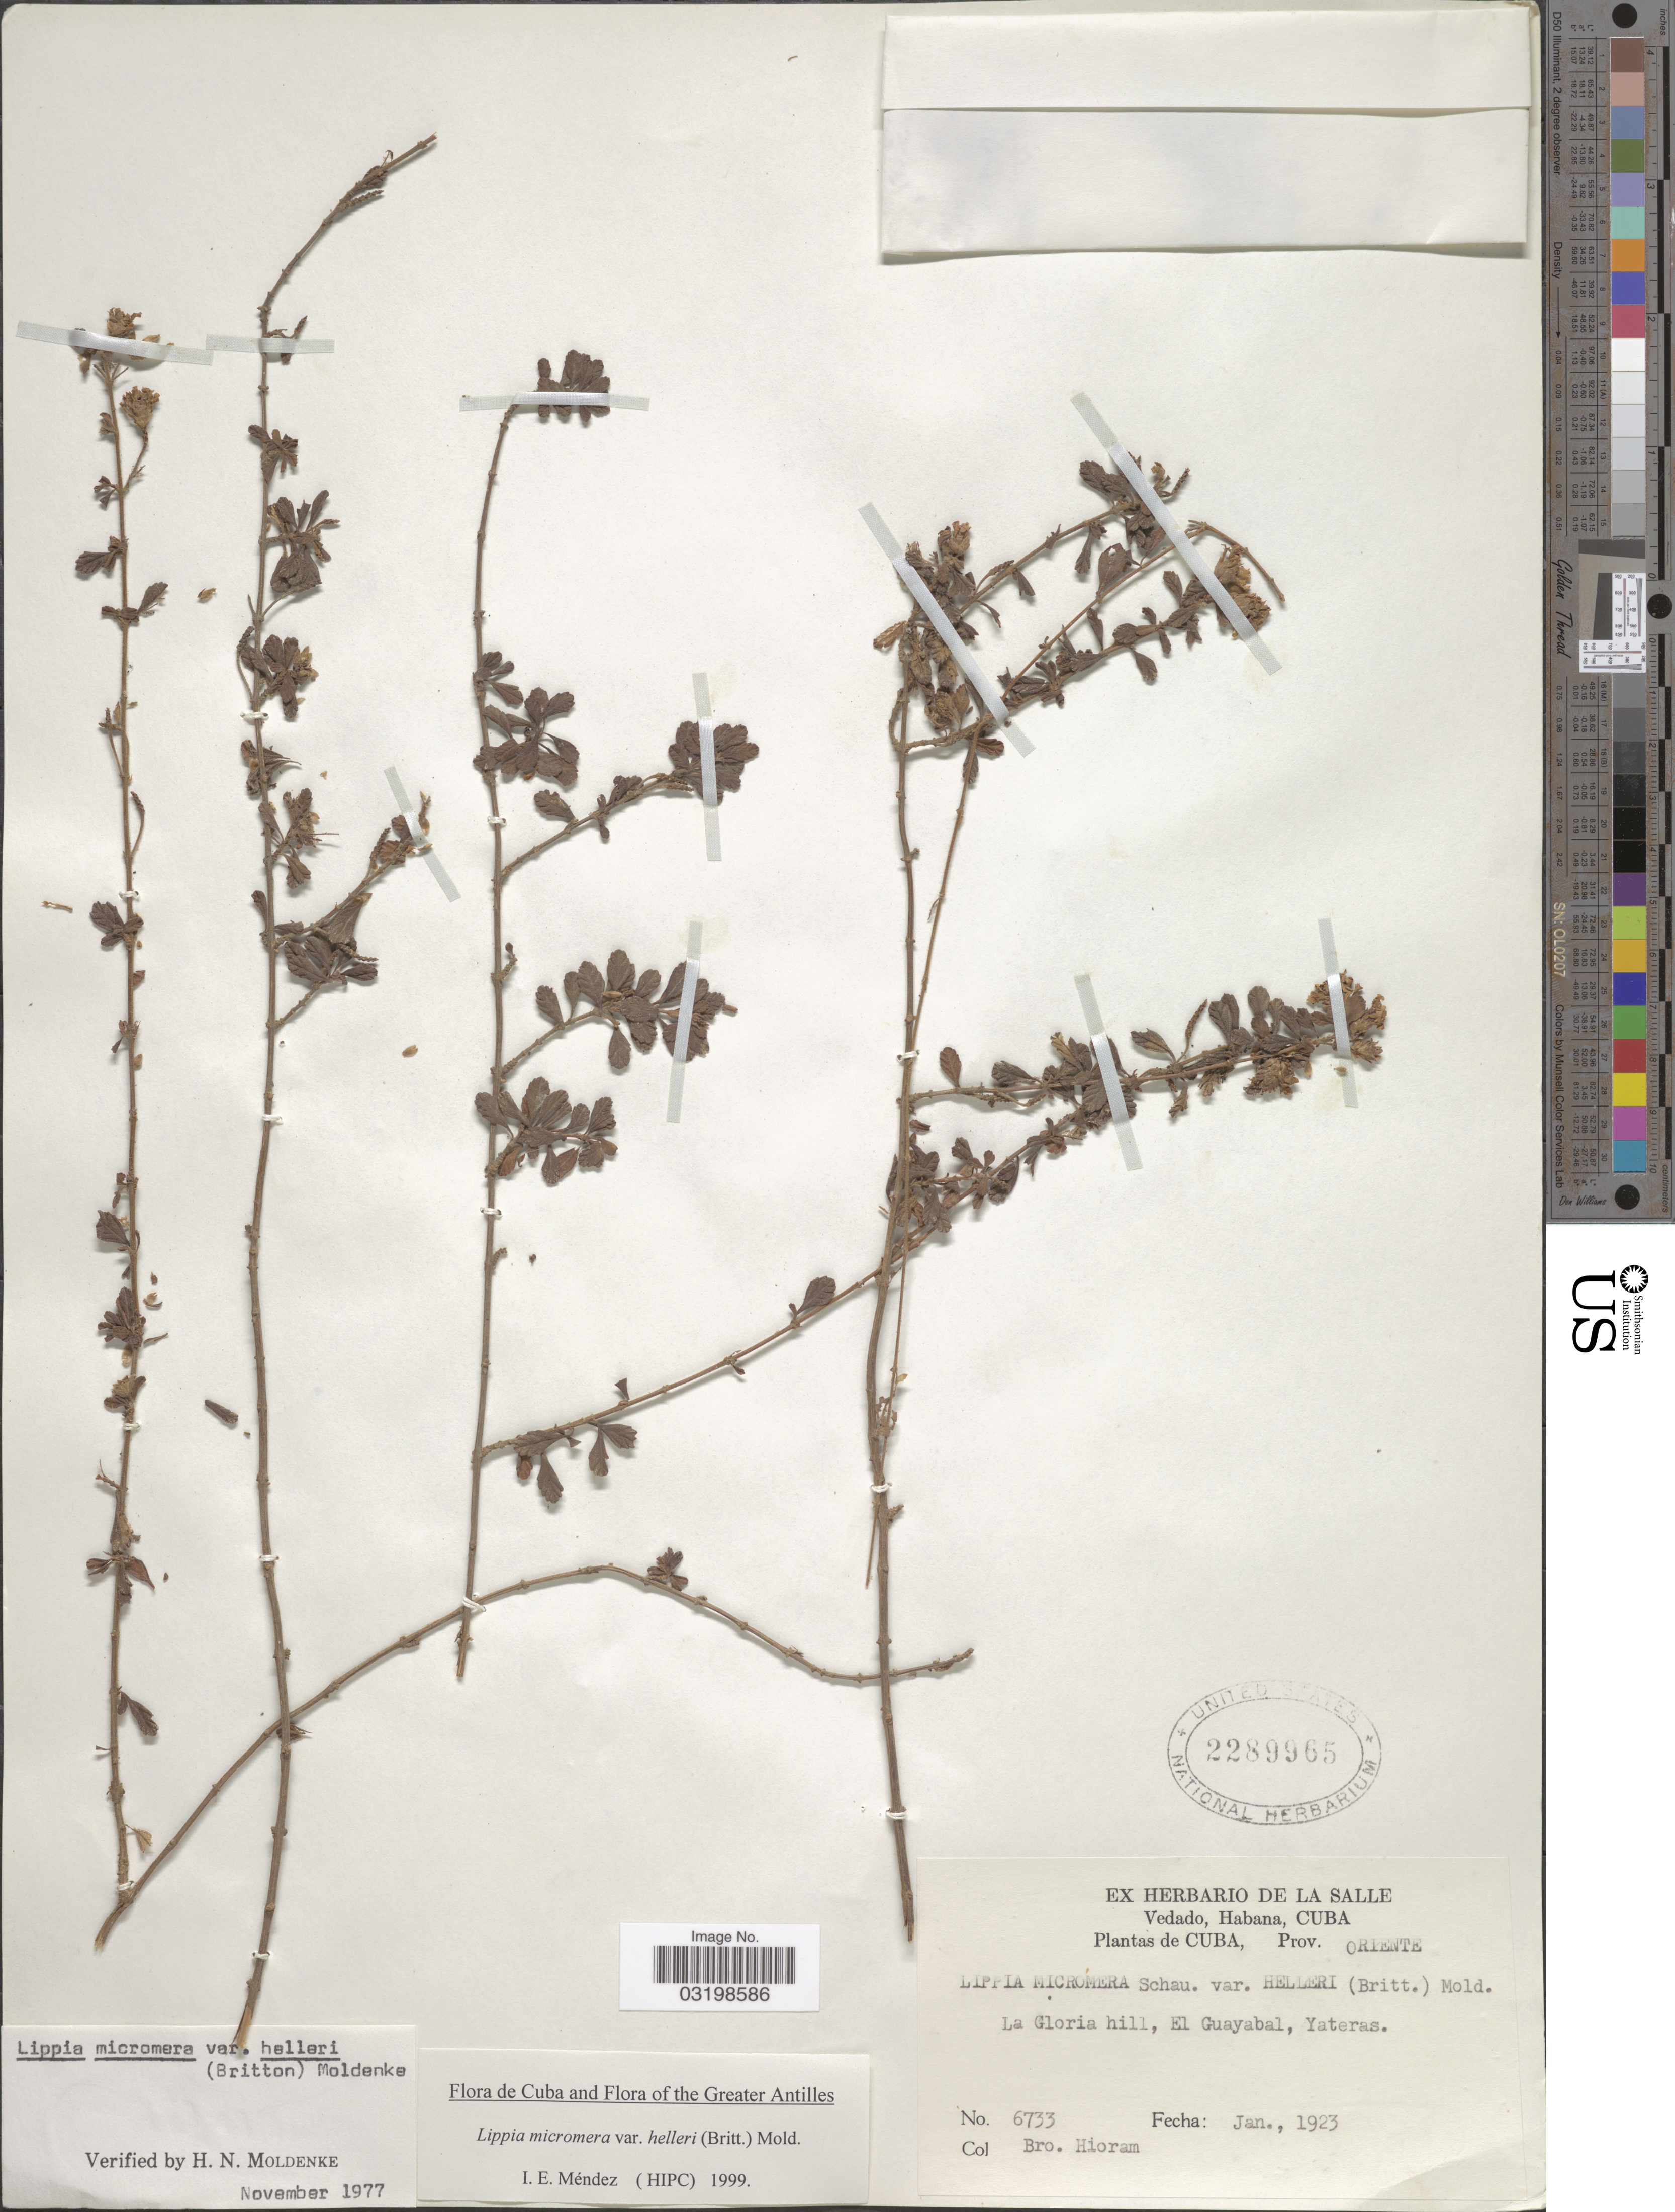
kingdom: Plantae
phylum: Tracheophyta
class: Magnoliopsida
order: Lamiales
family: Verbenaceae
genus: Lippia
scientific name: Lippia micromera var. helleri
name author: (Britton) Moldenke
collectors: Bro. Hioram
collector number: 6733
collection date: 1923-01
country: Cuba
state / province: Oriente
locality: La Gloria hill, El Guayabal, Yateras.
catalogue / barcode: US 2289965